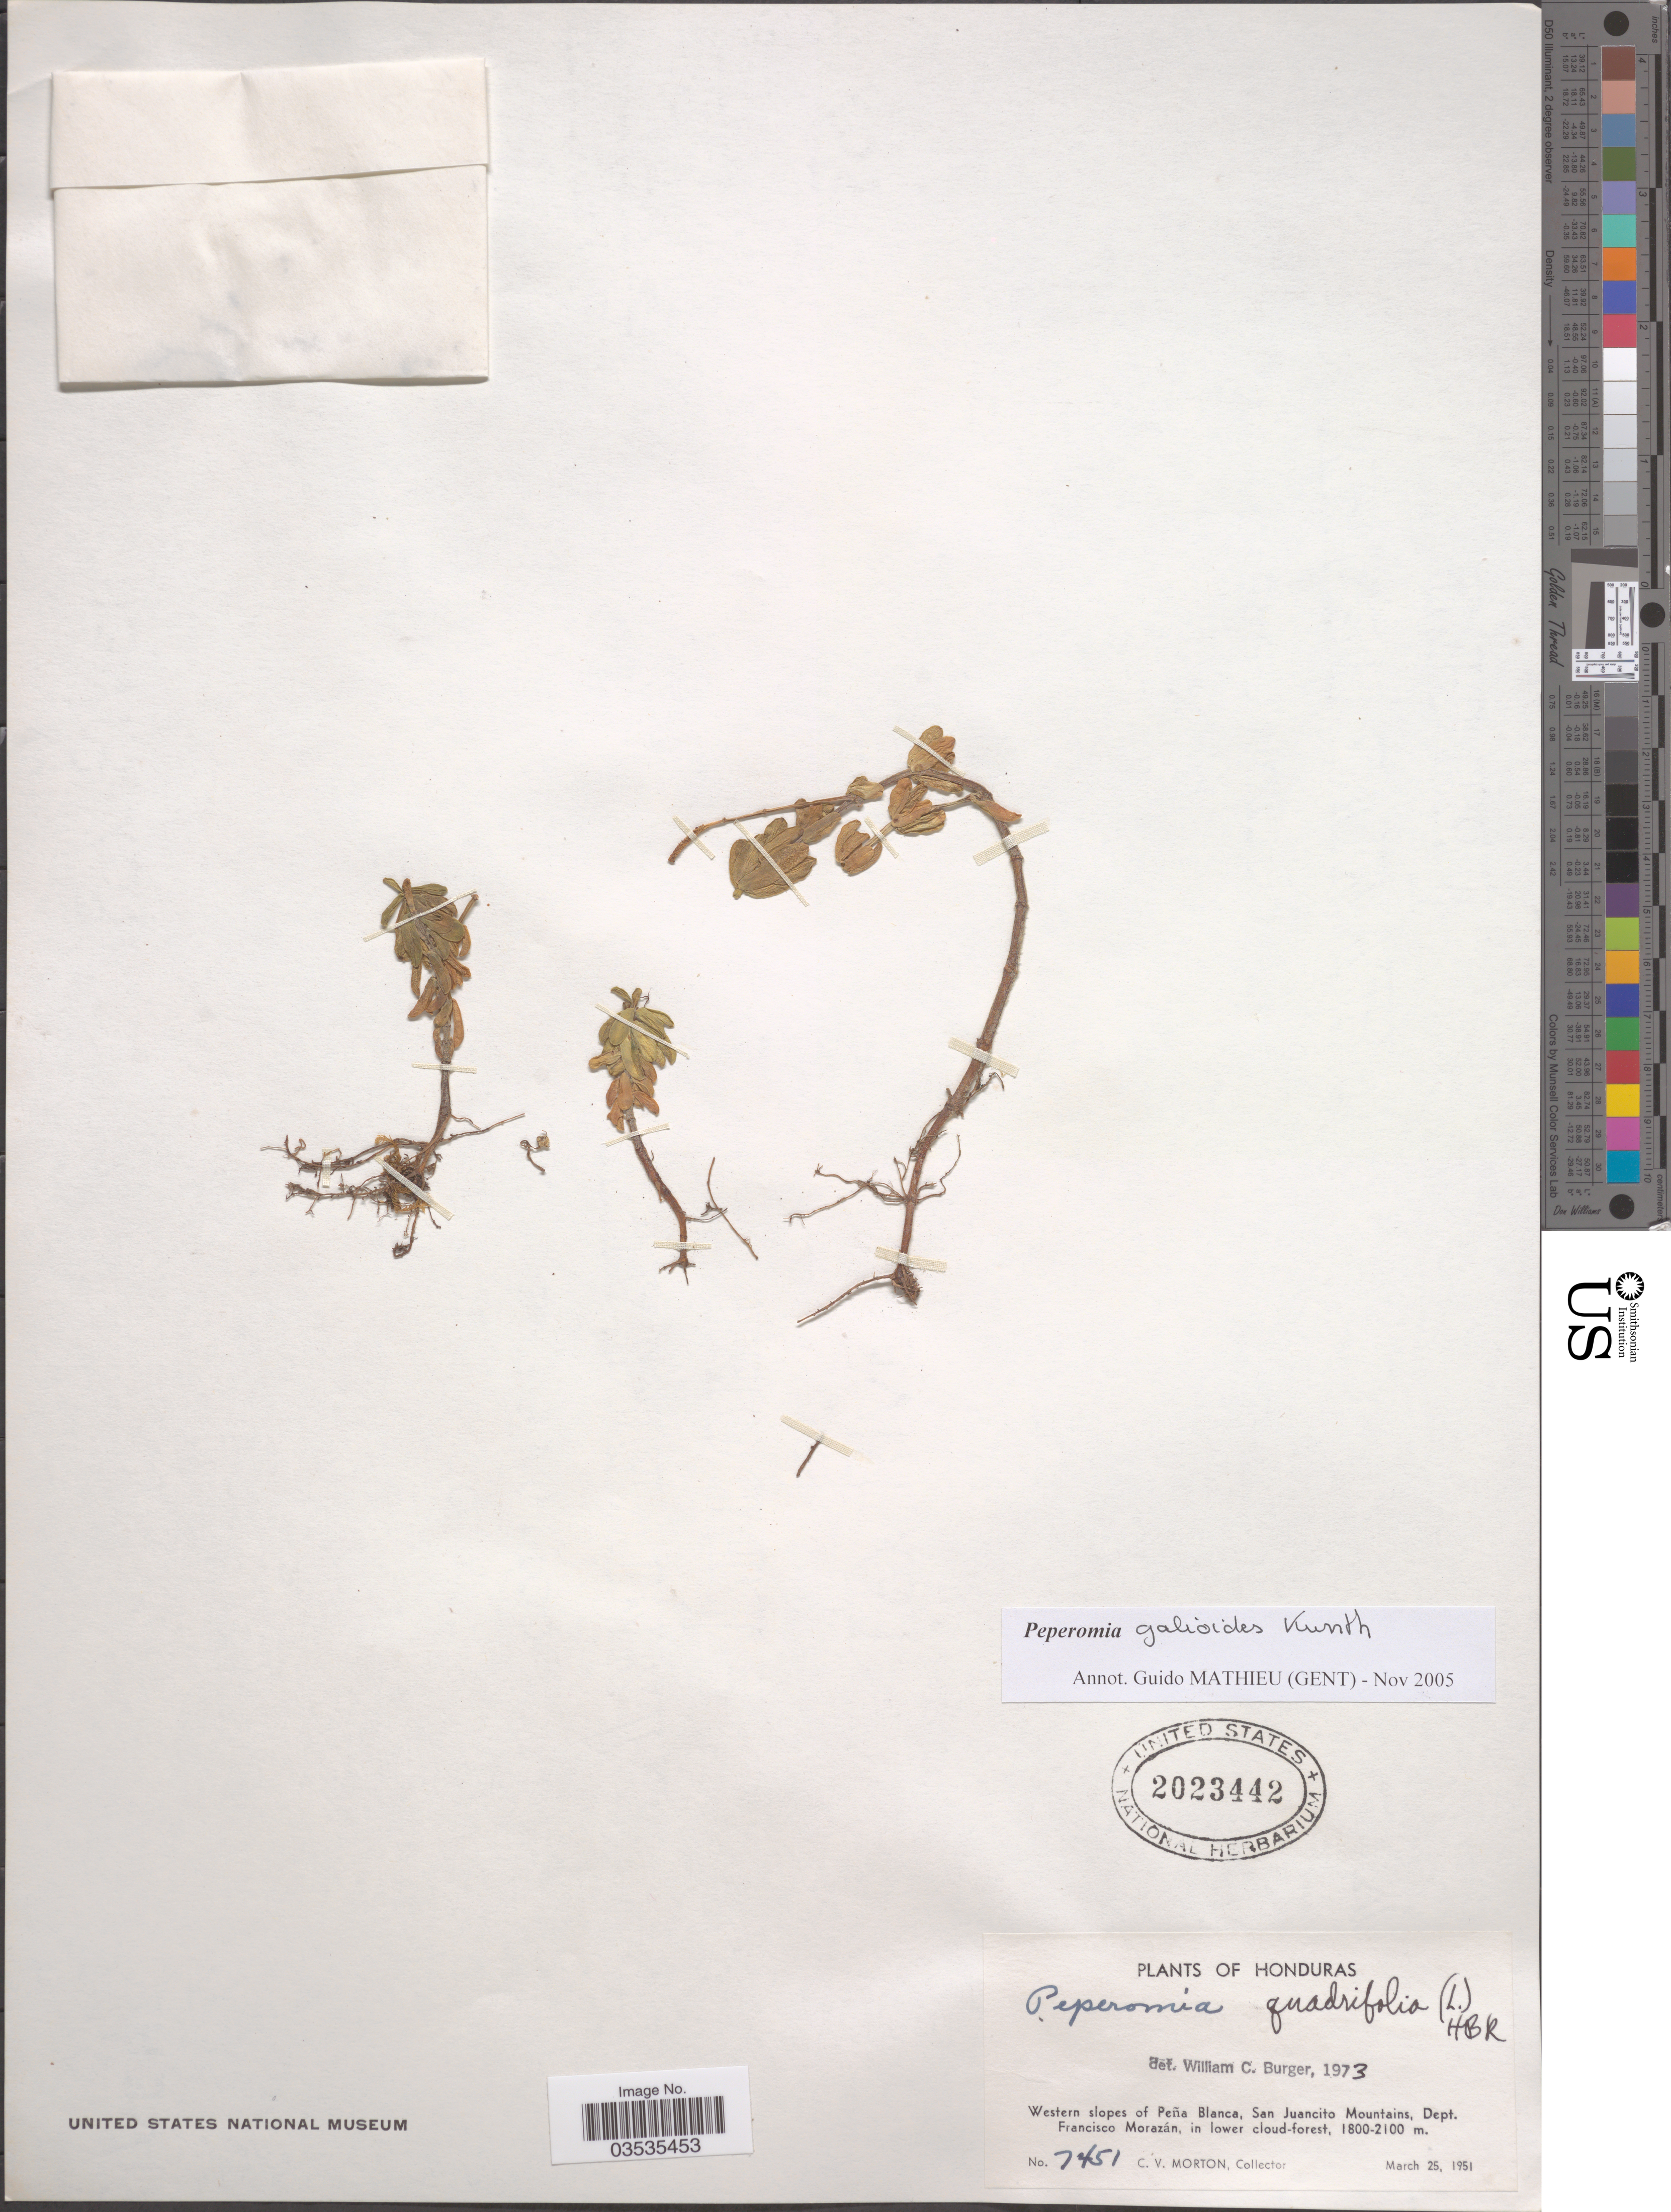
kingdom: Plantae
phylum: Tracheophyta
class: Magnoliopsida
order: Piperales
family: Piperaceae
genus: Peperomia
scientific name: Peperomia leptophylla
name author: Miq.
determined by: Jiménez, José Estaban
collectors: C. V. Morton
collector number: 7451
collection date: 1951-03-25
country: Honduras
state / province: Fco. Morazán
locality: Western slopes of Peña Blanca, San Juancito Mountains, Dept. Francisco Morazán.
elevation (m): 1800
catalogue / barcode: US 2023442